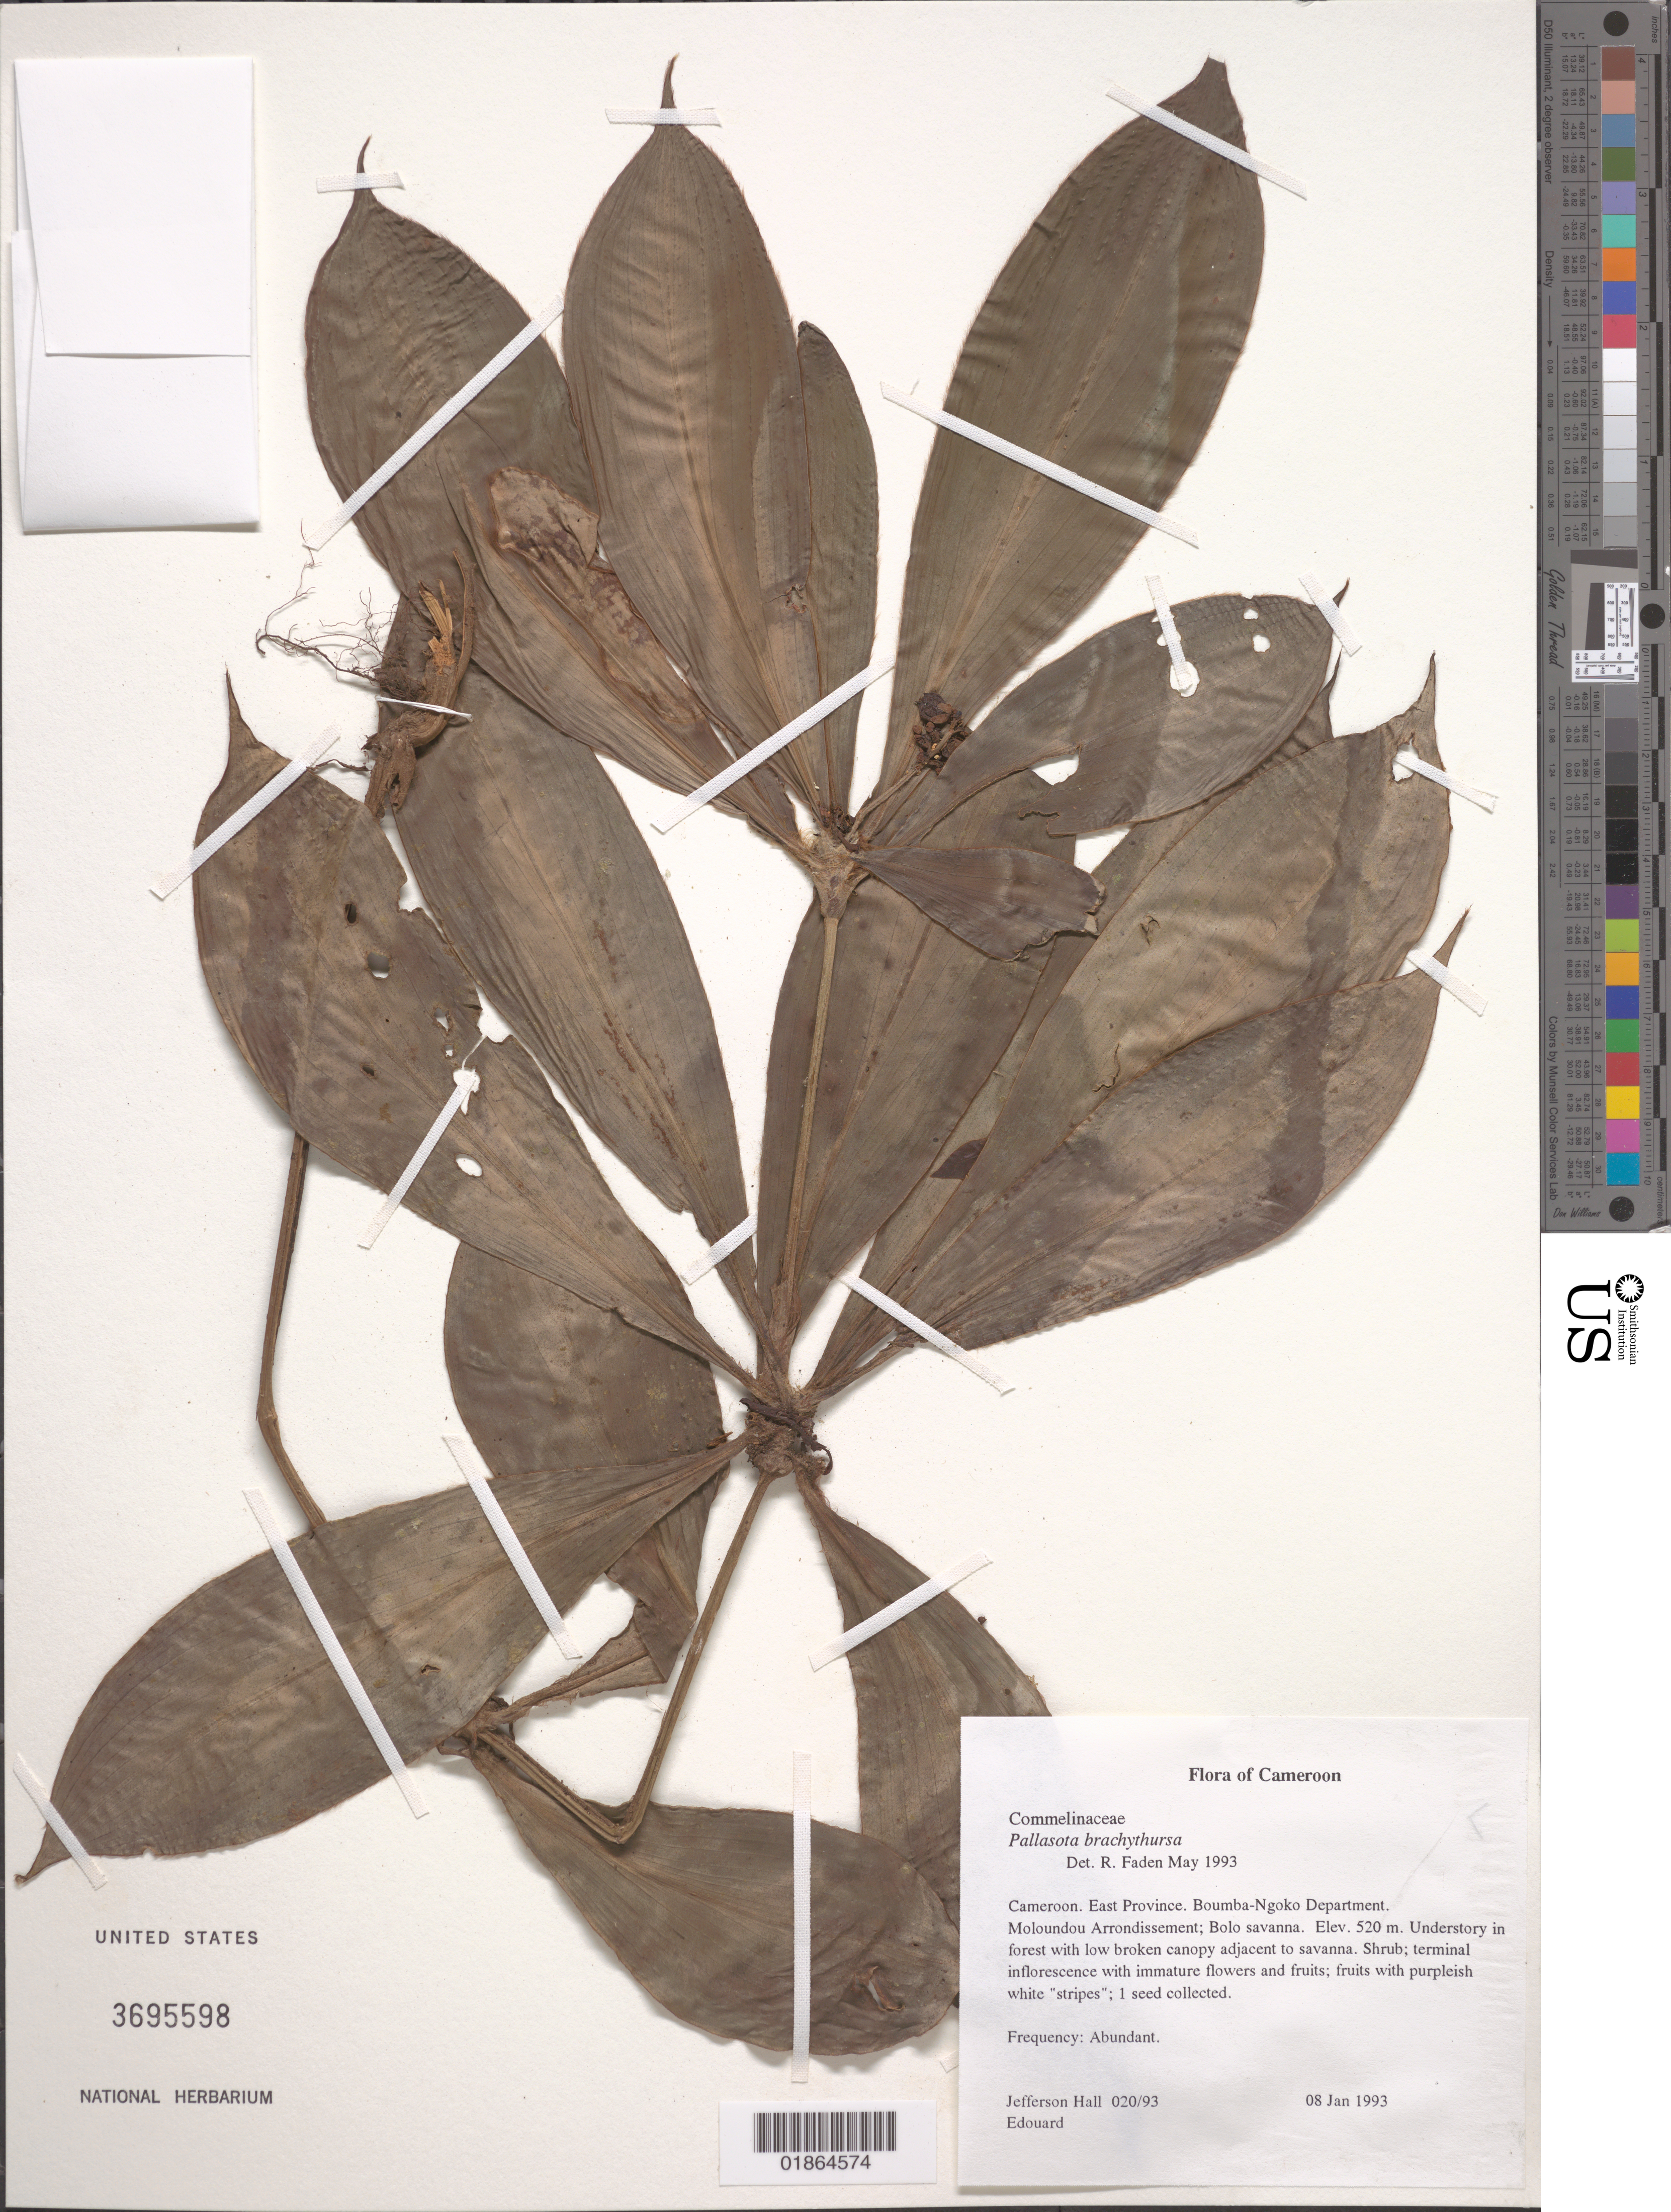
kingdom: Plantae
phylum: Tracheophyta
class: Liliopsida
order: Commelinales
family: Commelinaceae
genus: Palisota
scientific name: Palisota brachythyrsa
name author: Mildbr.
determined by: Faden, Robert B., (US), Smithsonian Institution - National Museum of Natural History (UNITED STATES)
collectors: J. Hall & -. Edouard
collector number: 020/93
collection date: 1993-01-08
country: Cameroon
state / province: Est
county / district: Boumba-ngoko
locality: Moloundou Arrondissement; Bolo savanna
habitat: Understory in forest with low broken canopy adjacent to savanna.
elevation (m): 520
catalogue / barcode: US 3695598